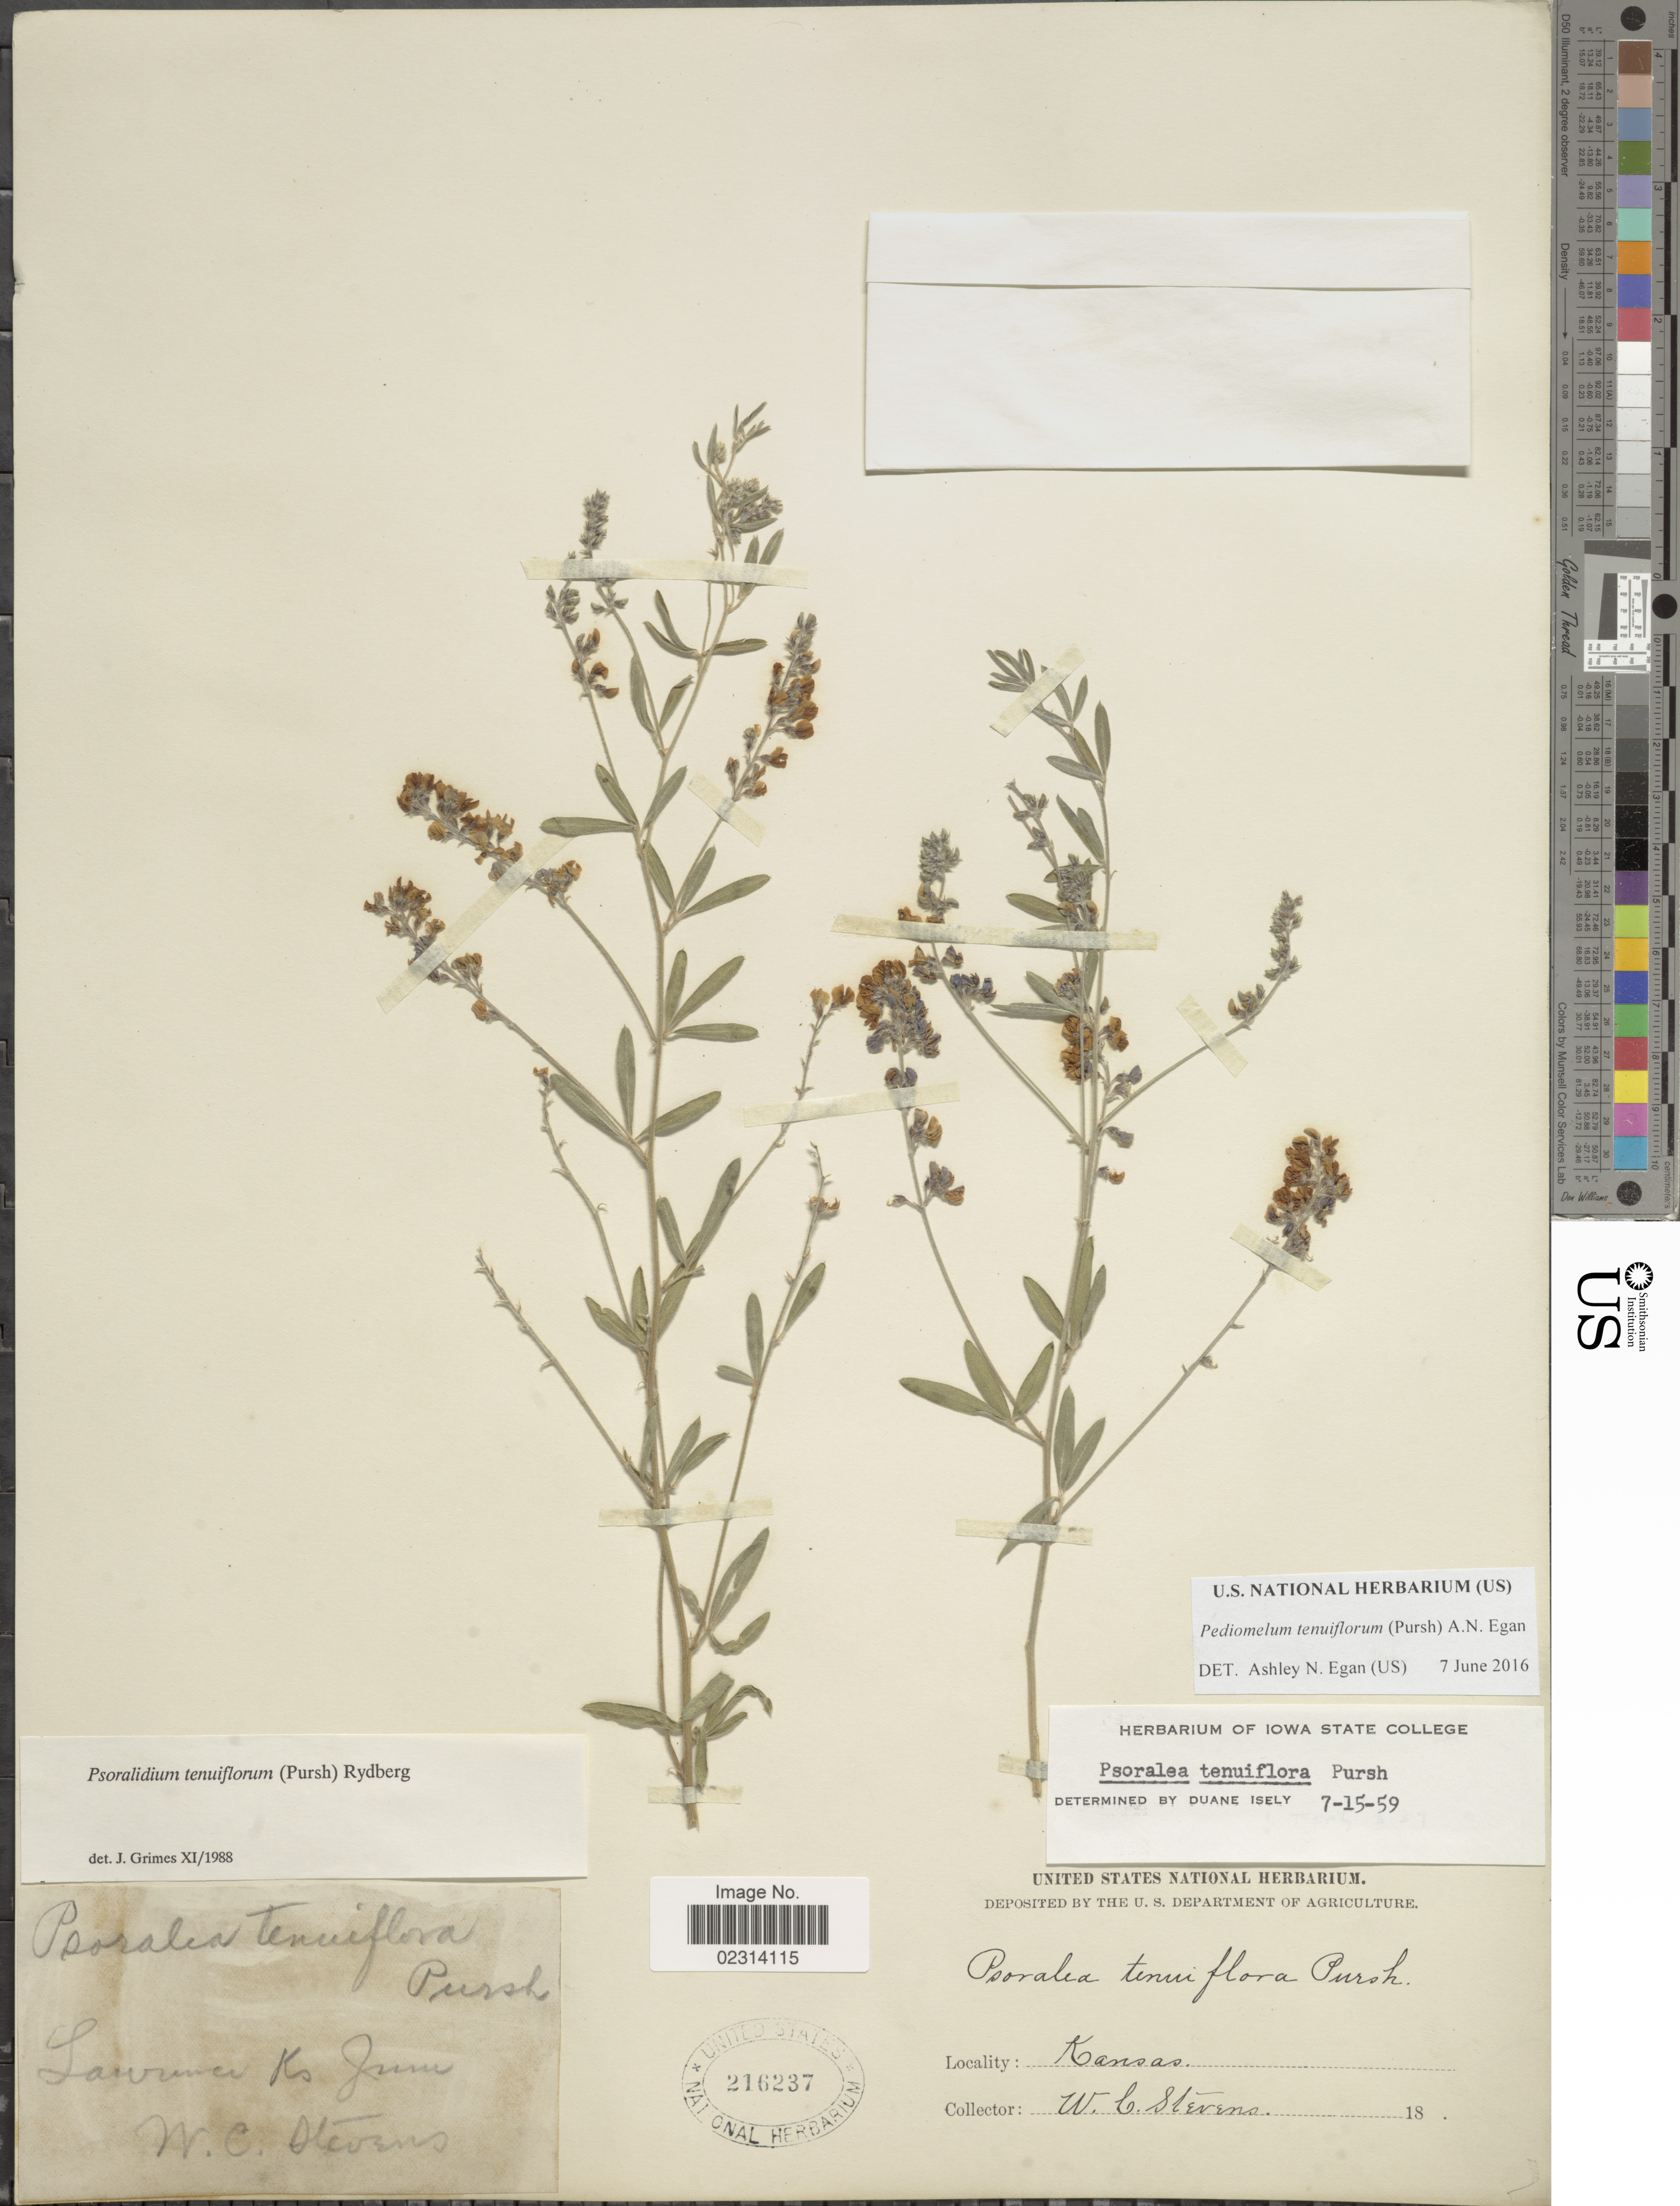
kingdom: Plantae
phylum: Tracheophyta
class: Magnoliopsida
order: Fabales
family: Fabaceae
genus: Psoralidium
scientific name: Psoralidium tenuiflorum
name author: (Pursh) Rydb.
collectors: W. C. Stevens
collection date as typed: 18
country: United States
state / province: Kansas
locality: Lawrence Ks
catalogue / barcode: US 216237